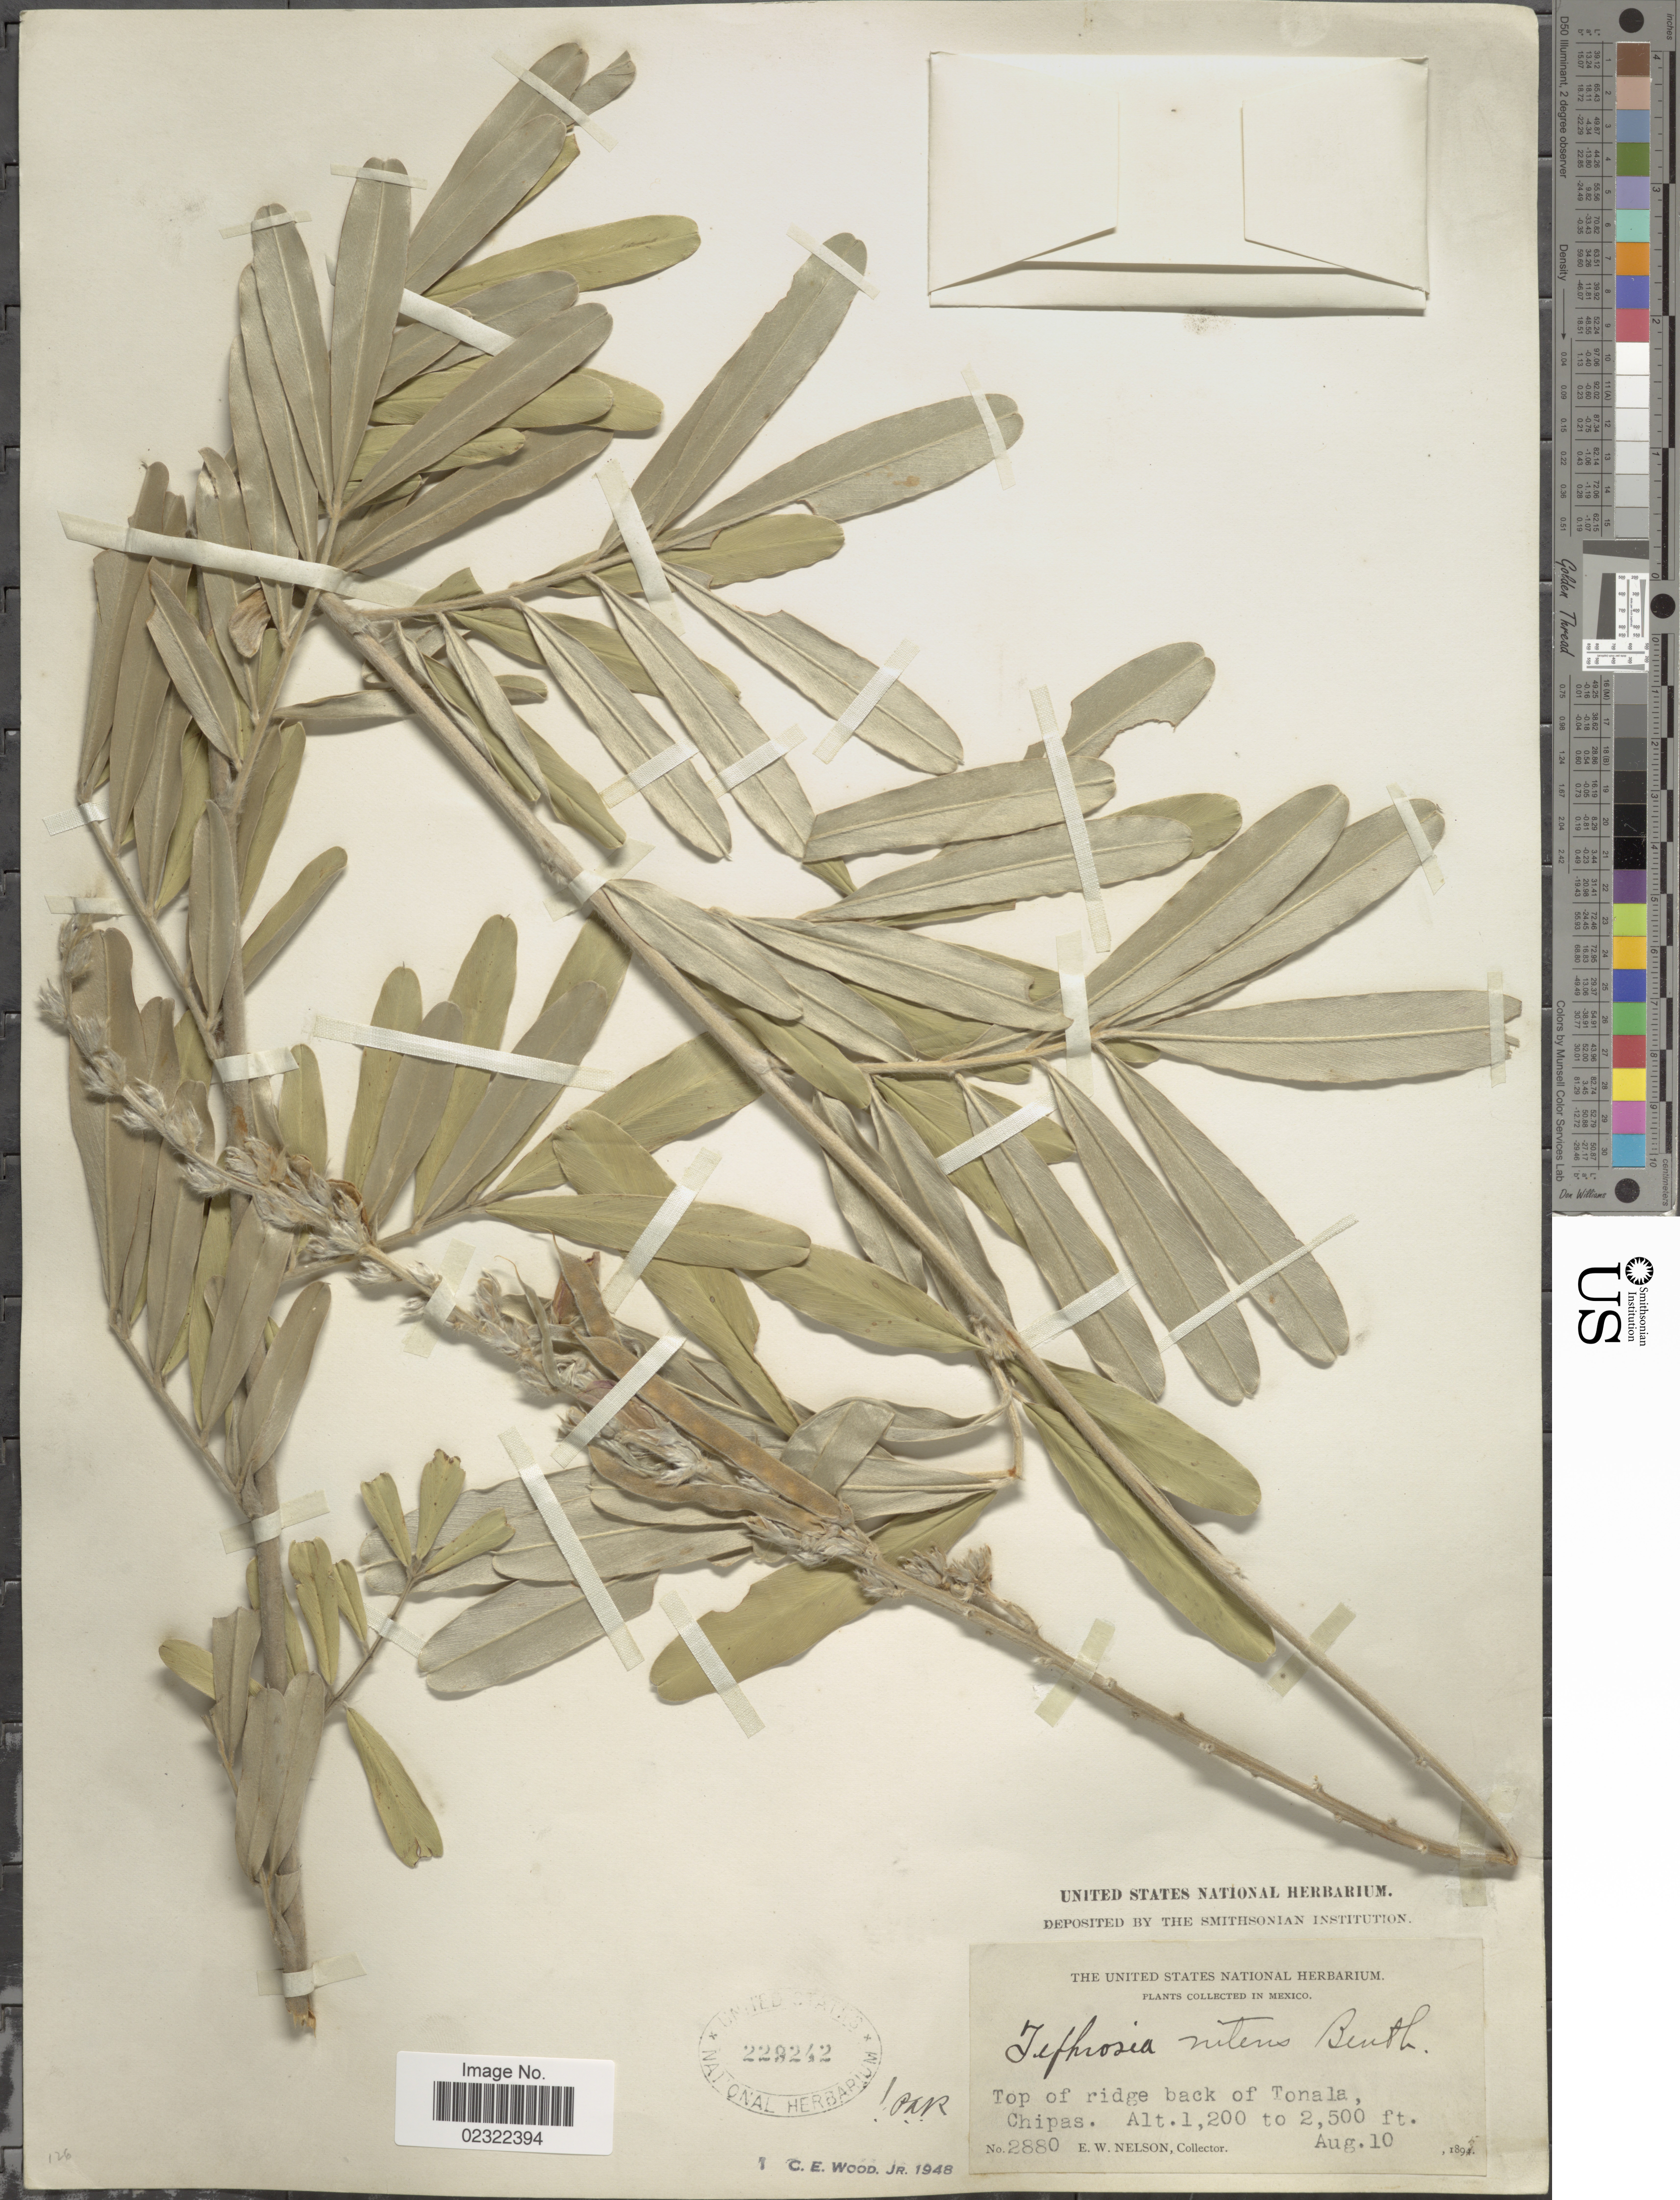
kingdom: Plantae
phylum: Tracheophyta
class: Magnoliopsida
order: Fabales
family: Fabaceae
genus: Tephrosia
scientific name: Tephrosia nitens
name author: Benth.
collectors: E. W. Nelson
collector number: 2880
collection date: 1894-08-10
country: Mexico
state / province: Chiapas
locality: Mexico, Top of ridge back of Tonala, Chipas.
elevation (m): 366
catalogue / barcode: US 229242